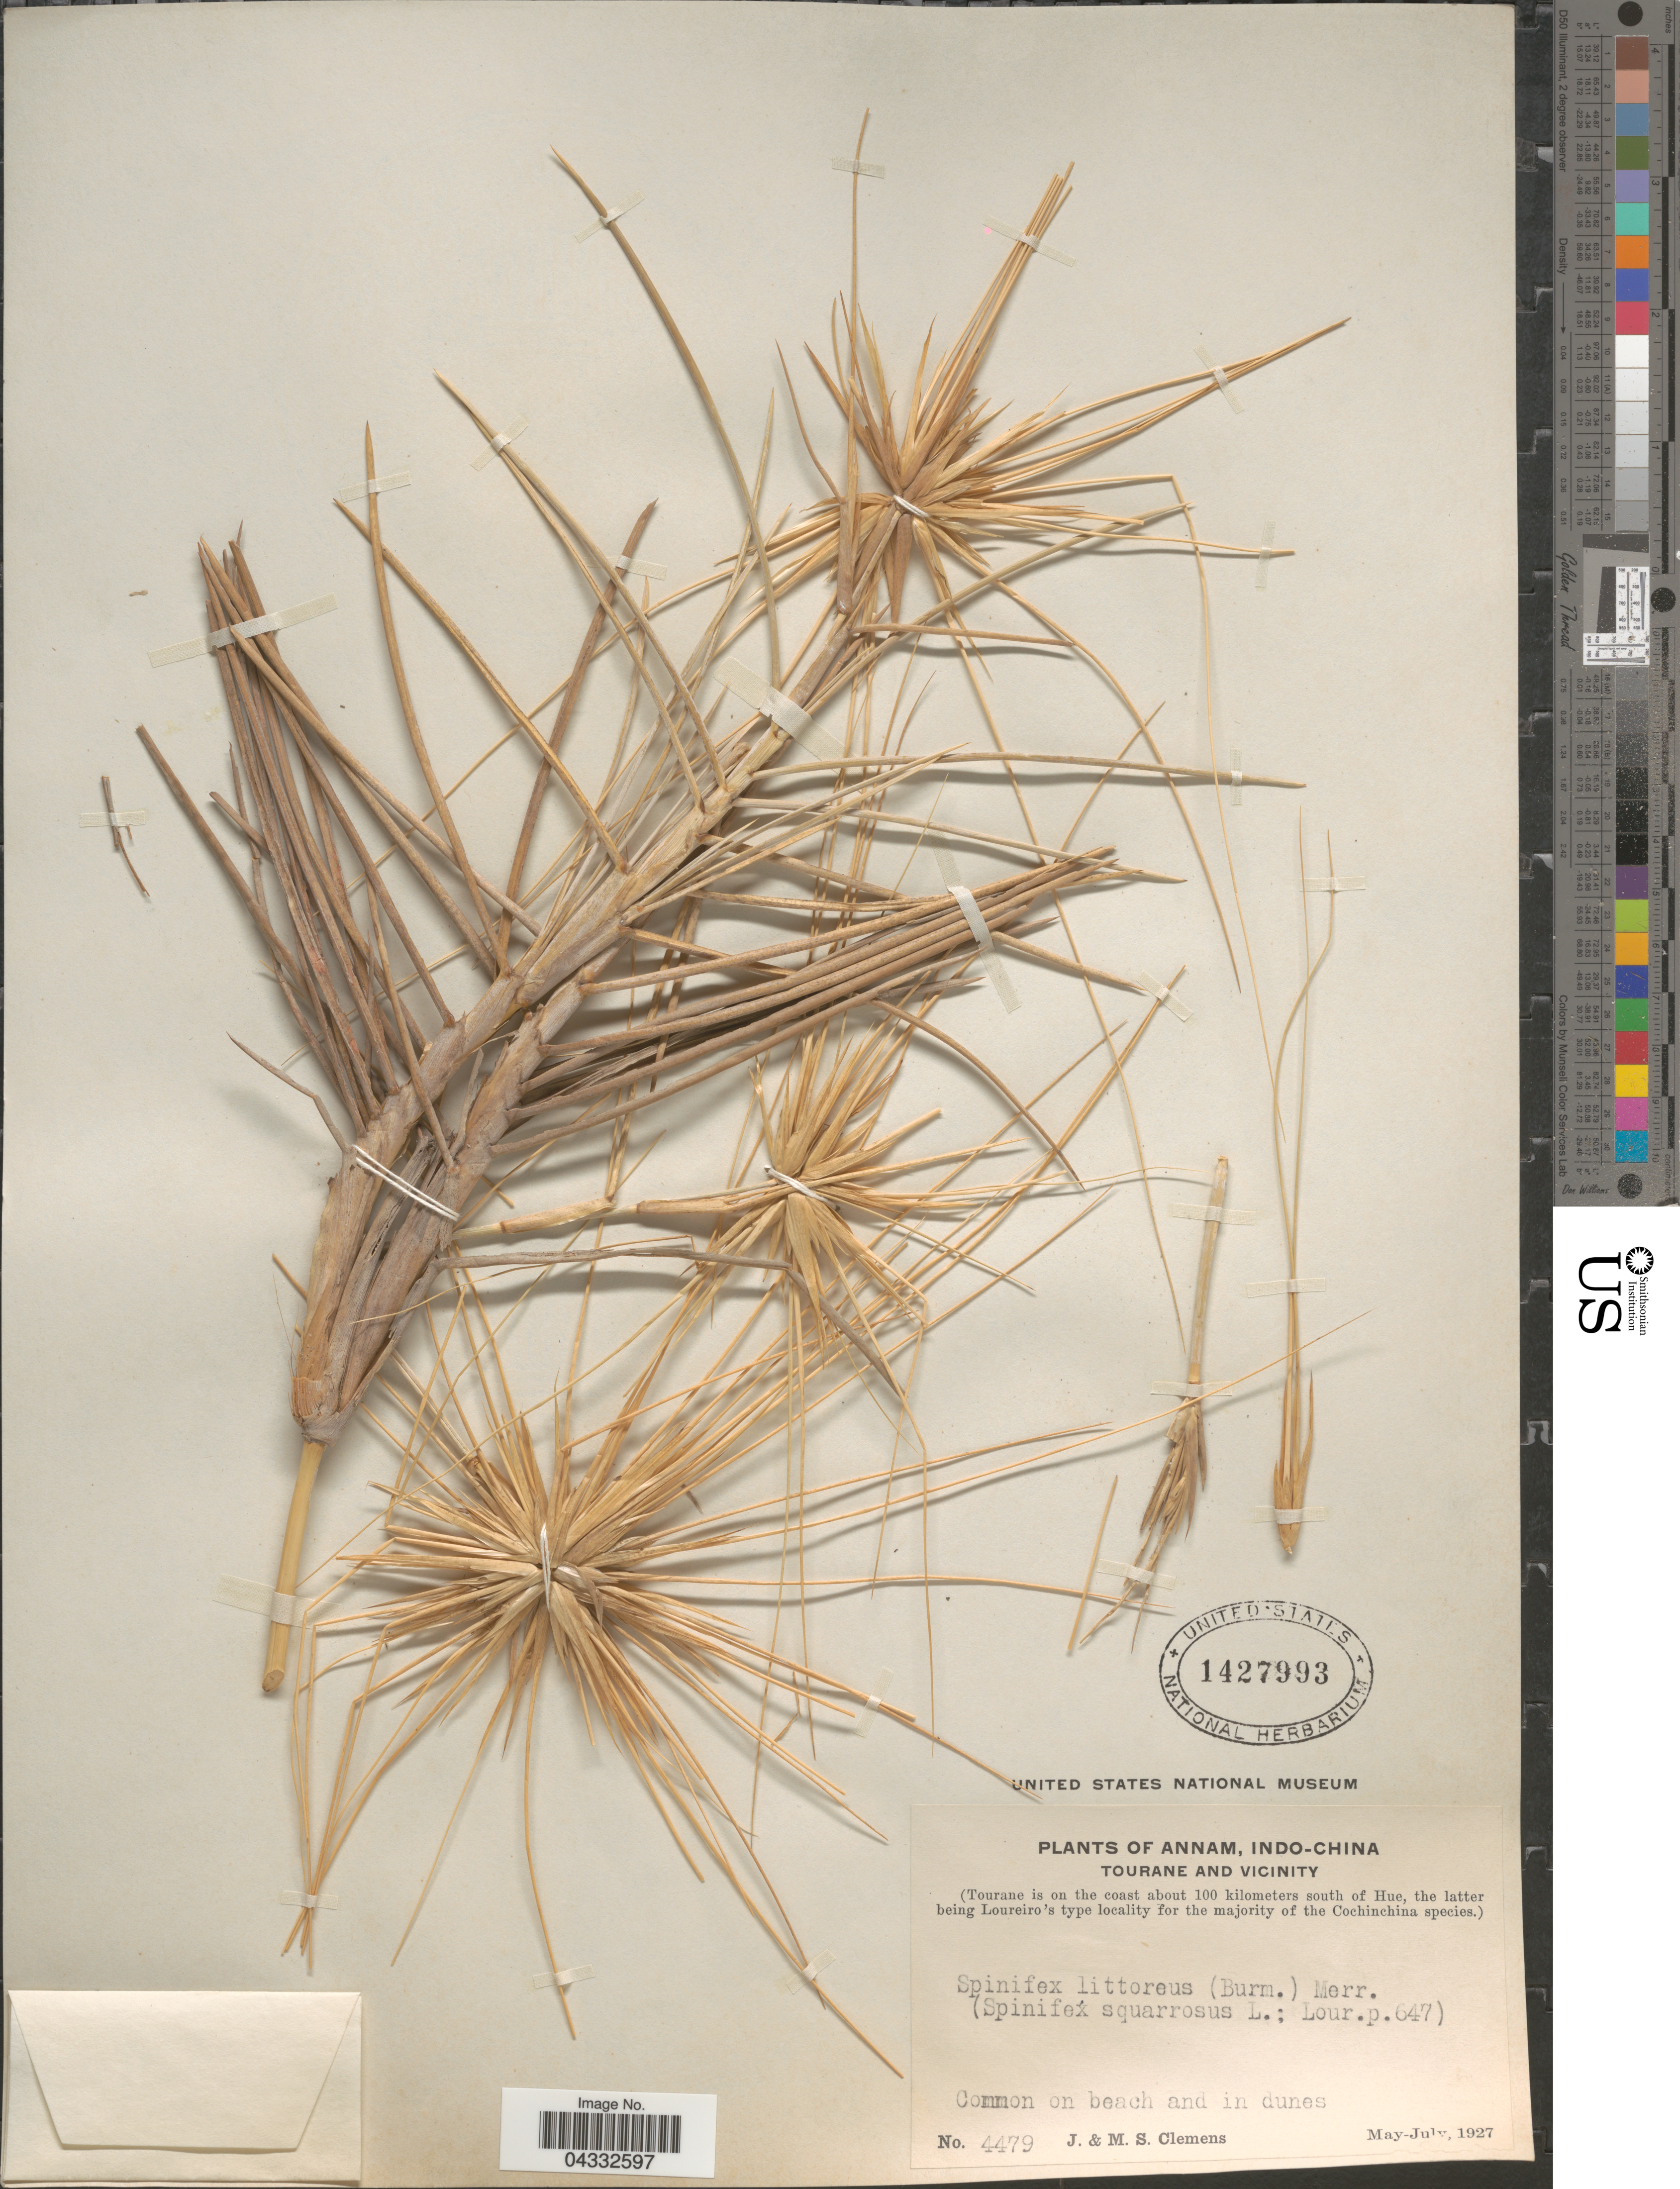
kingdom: Plantae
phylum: Tracheophyta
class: Liliopsida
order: Poales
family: Poaceae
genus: Spinifex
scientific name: Spinifex littoreus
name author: (Burm. f.) Merr.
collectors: J. Clemens & M. S. Clemens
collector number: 4479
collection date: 1927-05/1927-07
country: Vietnam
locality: Annam, Indo-China. Tourane and vicinity. (Tourane is on the coast about 100 kilometers south of Hue).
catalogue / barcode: US 1427993